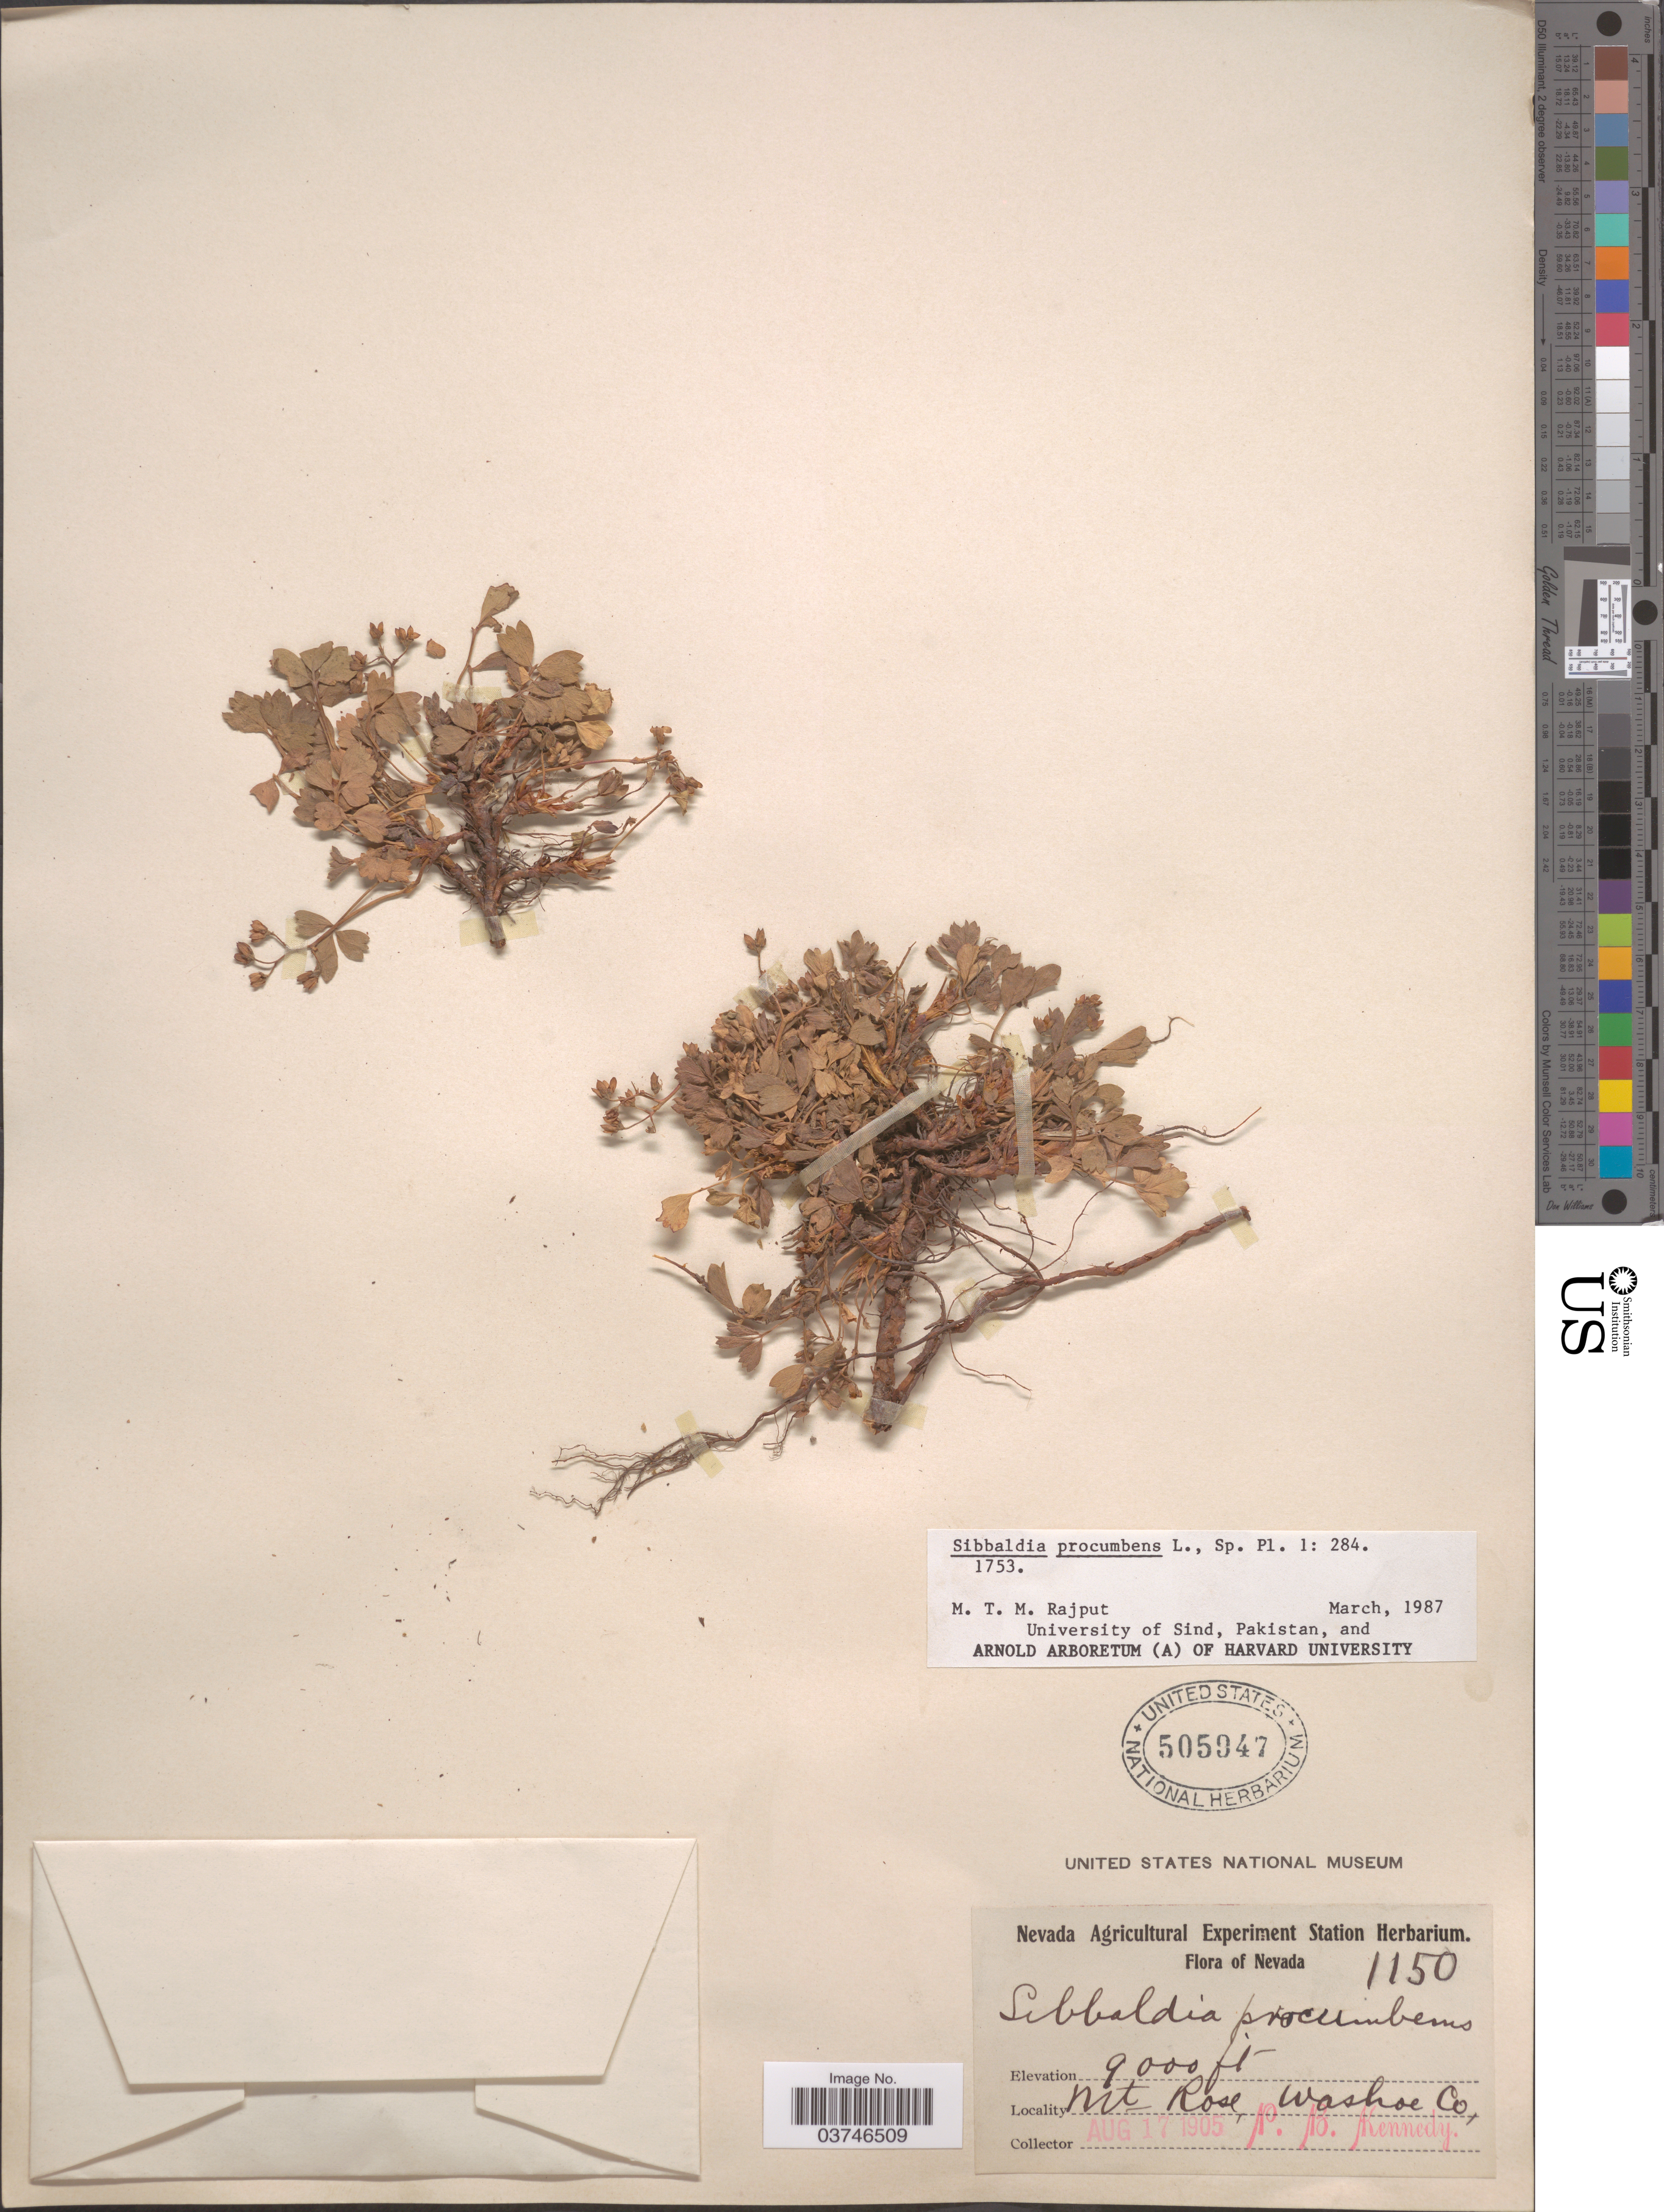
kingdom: Plantae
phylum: Tracheophyta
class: Magnoliopsida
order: Rosales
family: Rosaceae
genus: Sibbaldia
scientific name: Sibbaldia procumbens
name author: L.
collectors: P. B. Kennedy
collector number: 1150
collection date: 1905-08-17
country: United States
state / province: Nevada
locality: Mt. Rose, Washoe Co.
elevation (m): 2743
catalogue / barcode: US 505947